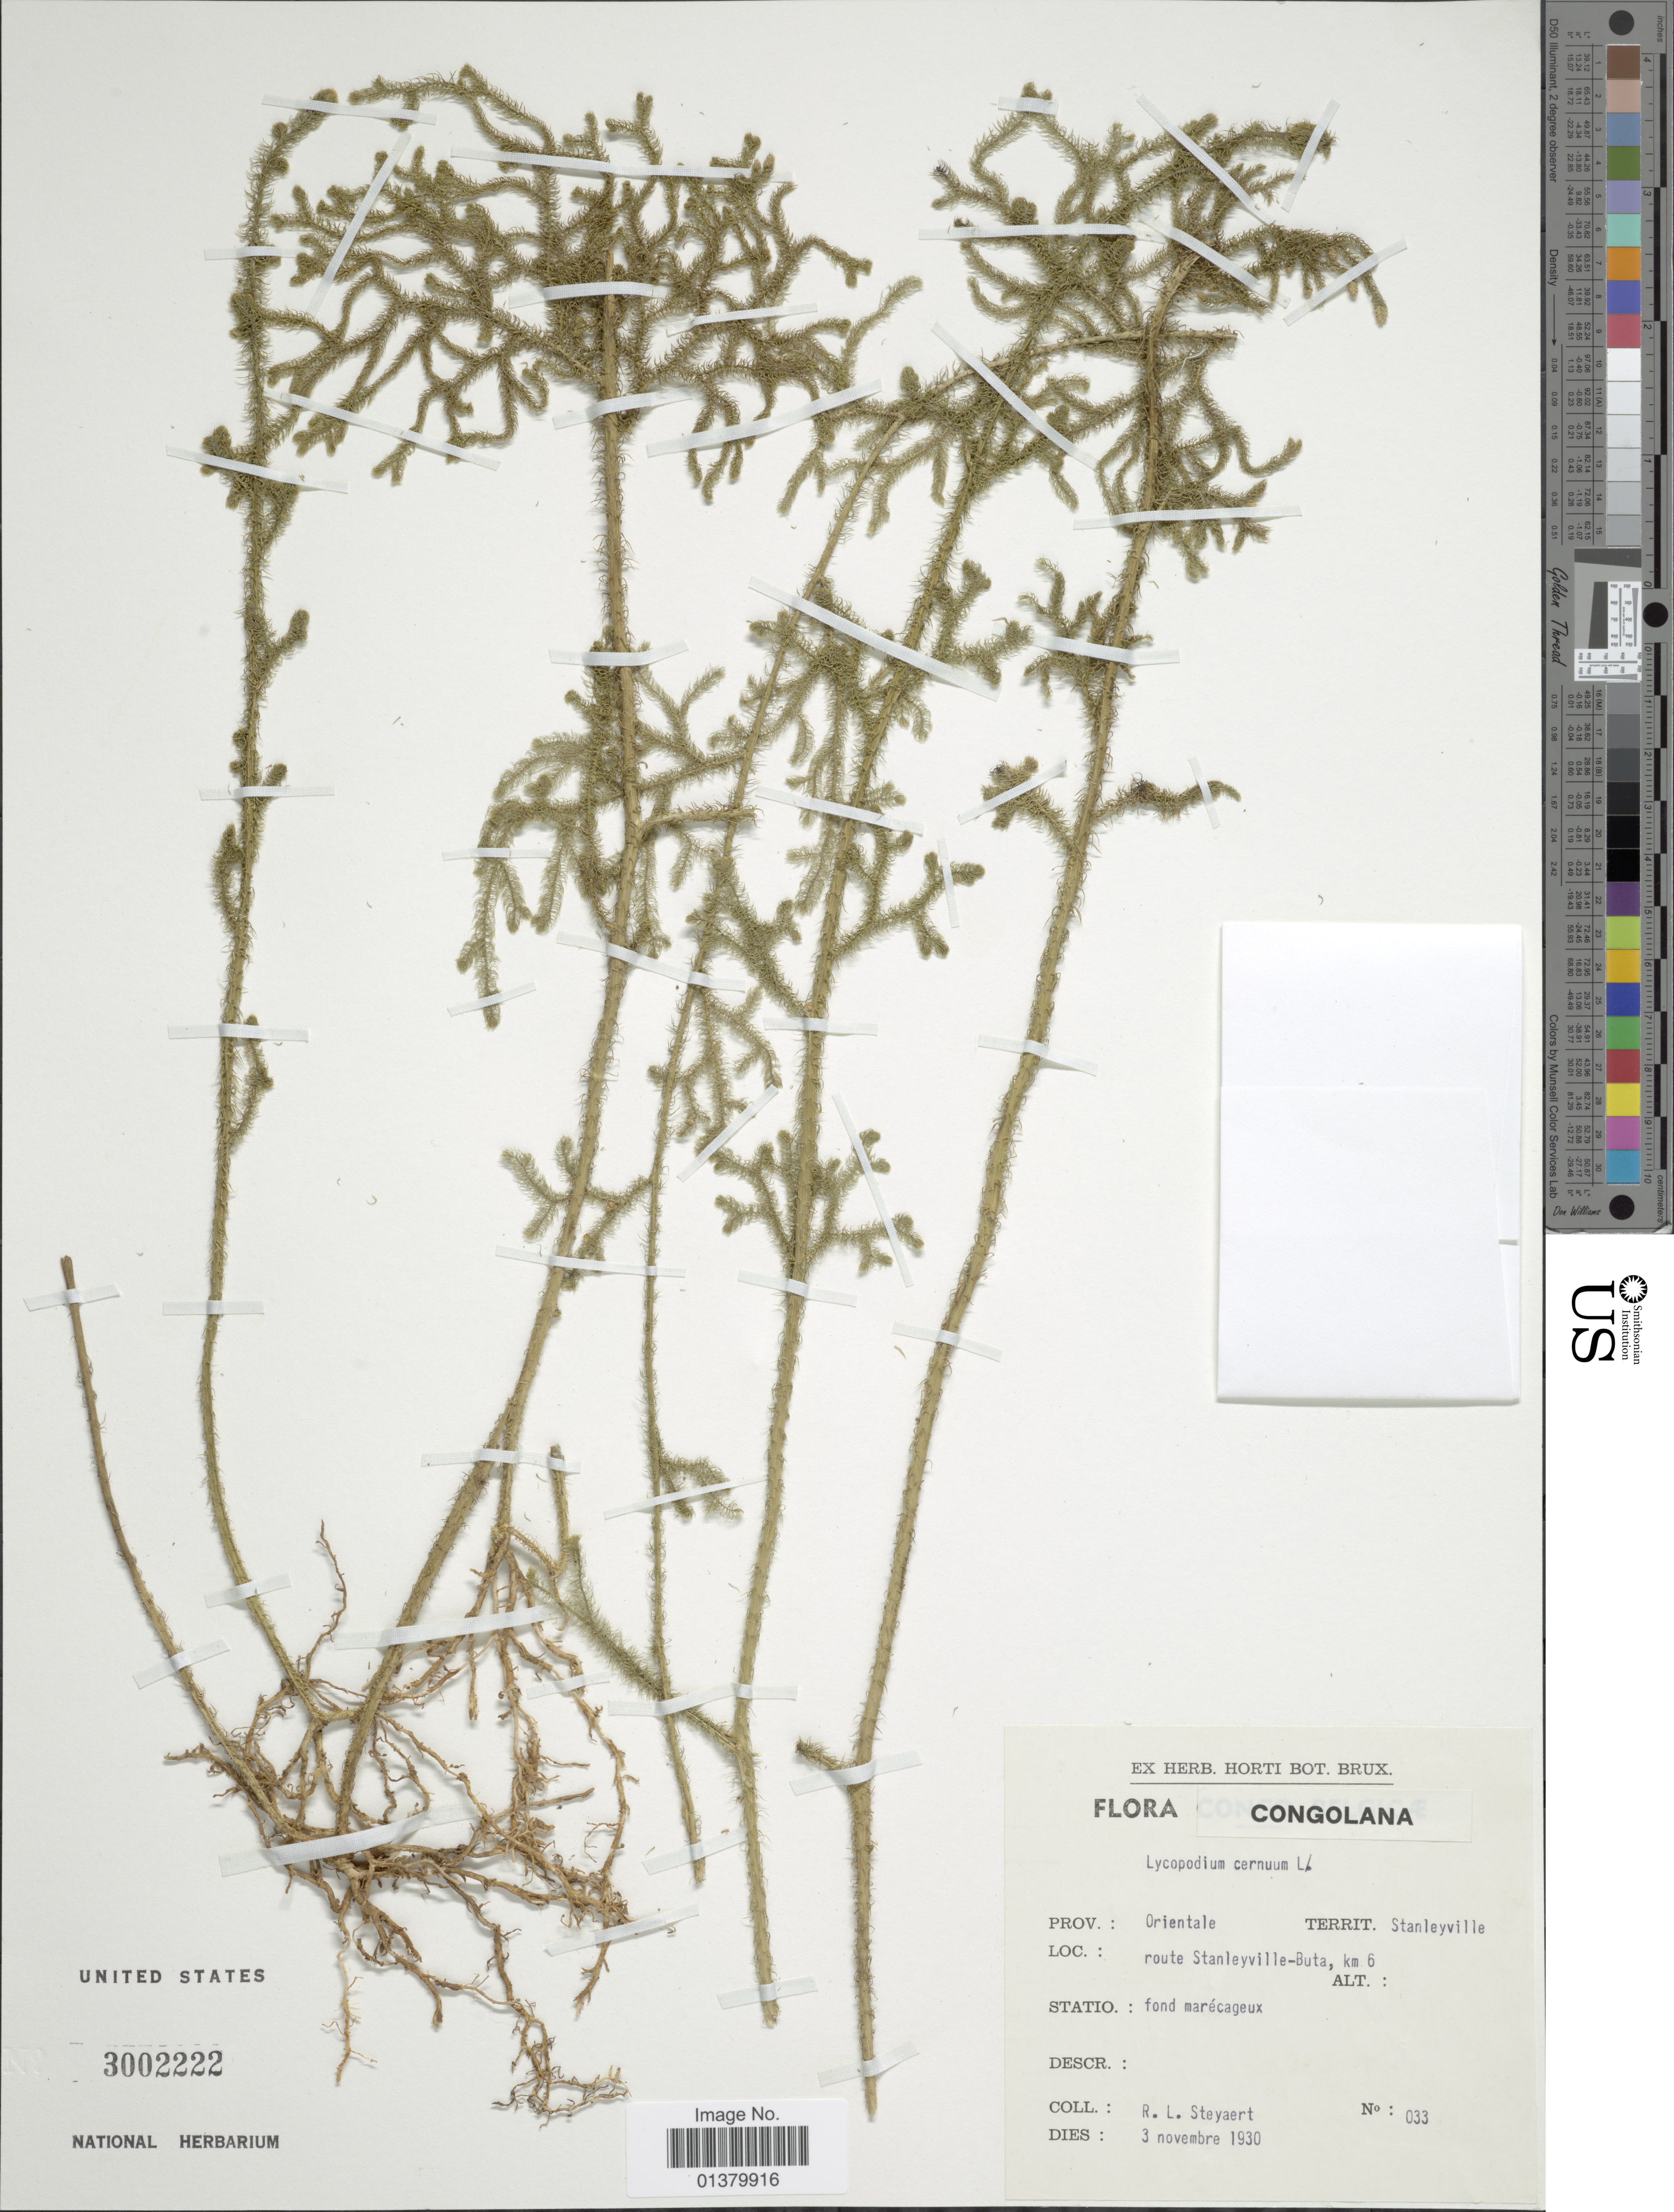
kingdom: Plantae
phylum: Tracheophyta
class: Lycopodiopsida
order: Lycopodiales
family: Lycopodiaceae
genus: Palhinhaea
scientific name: Palhinhaea cernua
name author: (L.) Vasc. & Franco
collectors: R. Steyaert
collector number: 33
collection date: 1930-11-03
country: Congo, Democratic Republic of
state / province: Tshopo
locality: Prov:Territ. Stanleyville, route Stanleyville-Buta, km 6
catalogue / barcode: US 3002222